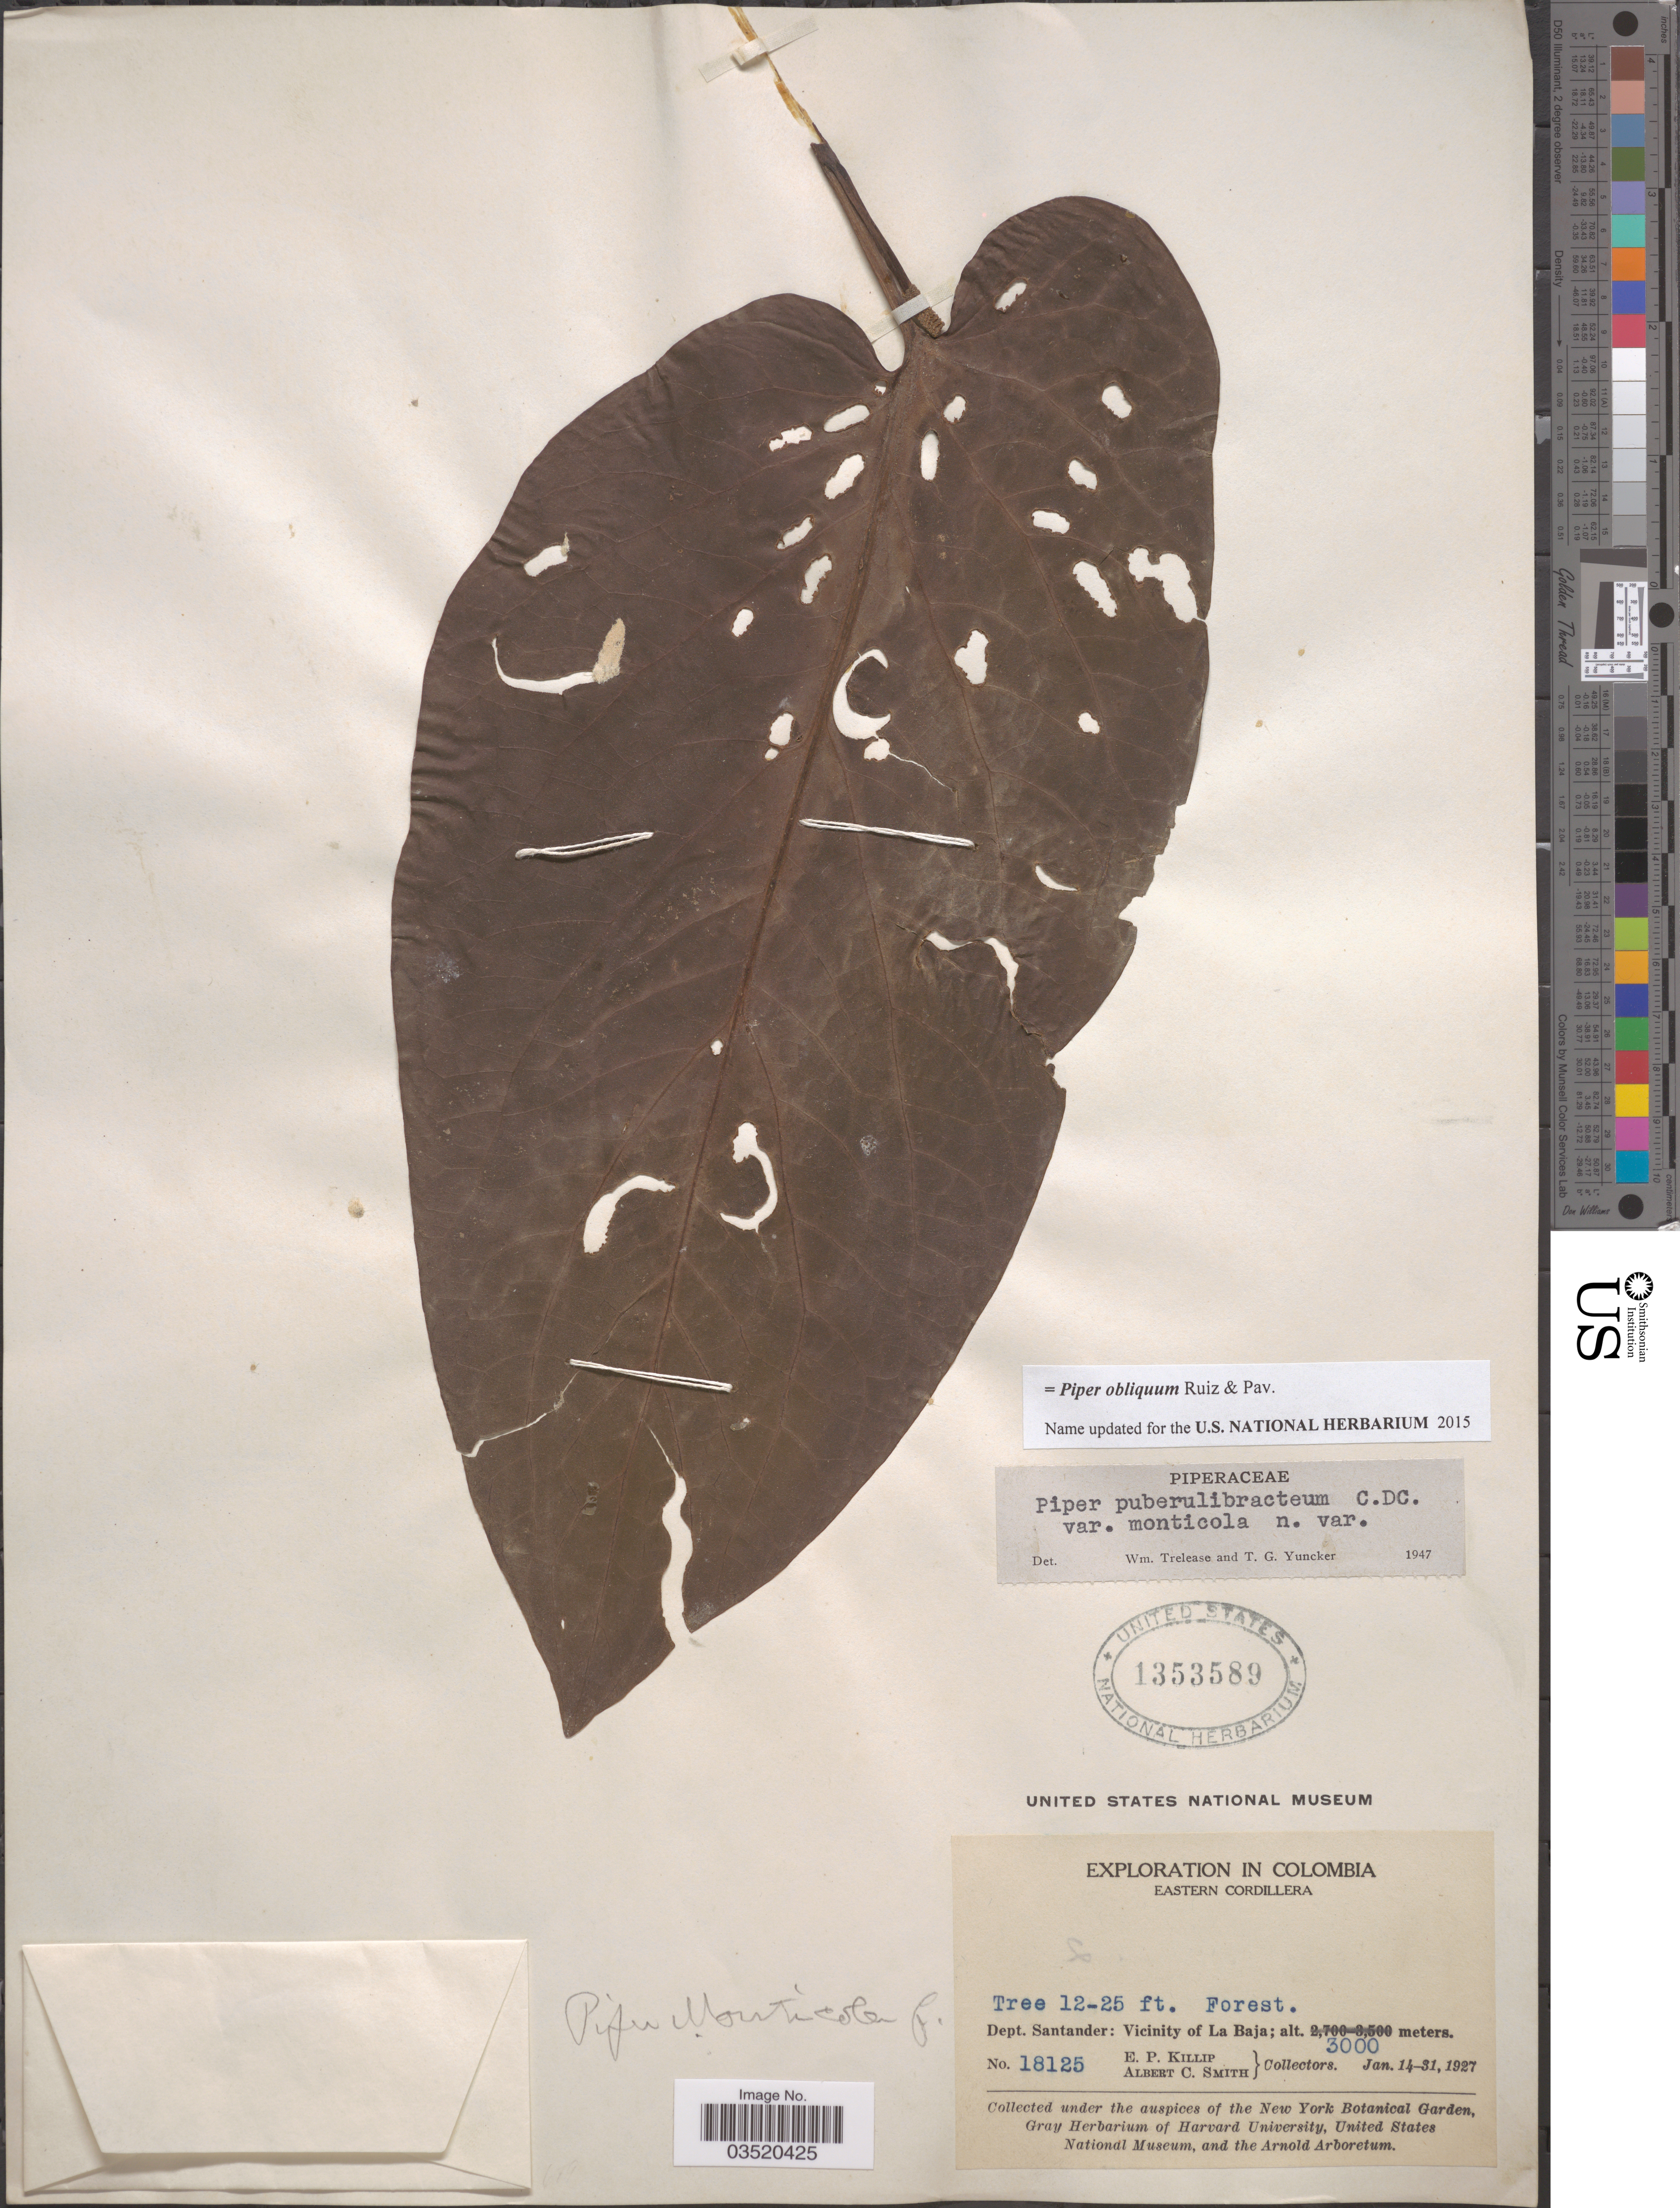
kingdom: Plantae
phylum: Tracheophyta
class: Magnoliopsida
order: Piperales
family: Piperaceae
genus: Piper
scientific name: Piper obliquum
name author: Ruiz & Pav.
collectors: E. P. Killip & A. C. Smith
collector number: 18125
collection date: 1927-01-14/1927-01-31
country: Colombia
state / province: Santander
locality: Eastern Cordillera. Dept. Santander: Vicinity of La Baja.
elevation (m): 3000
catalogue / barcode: US 1353589